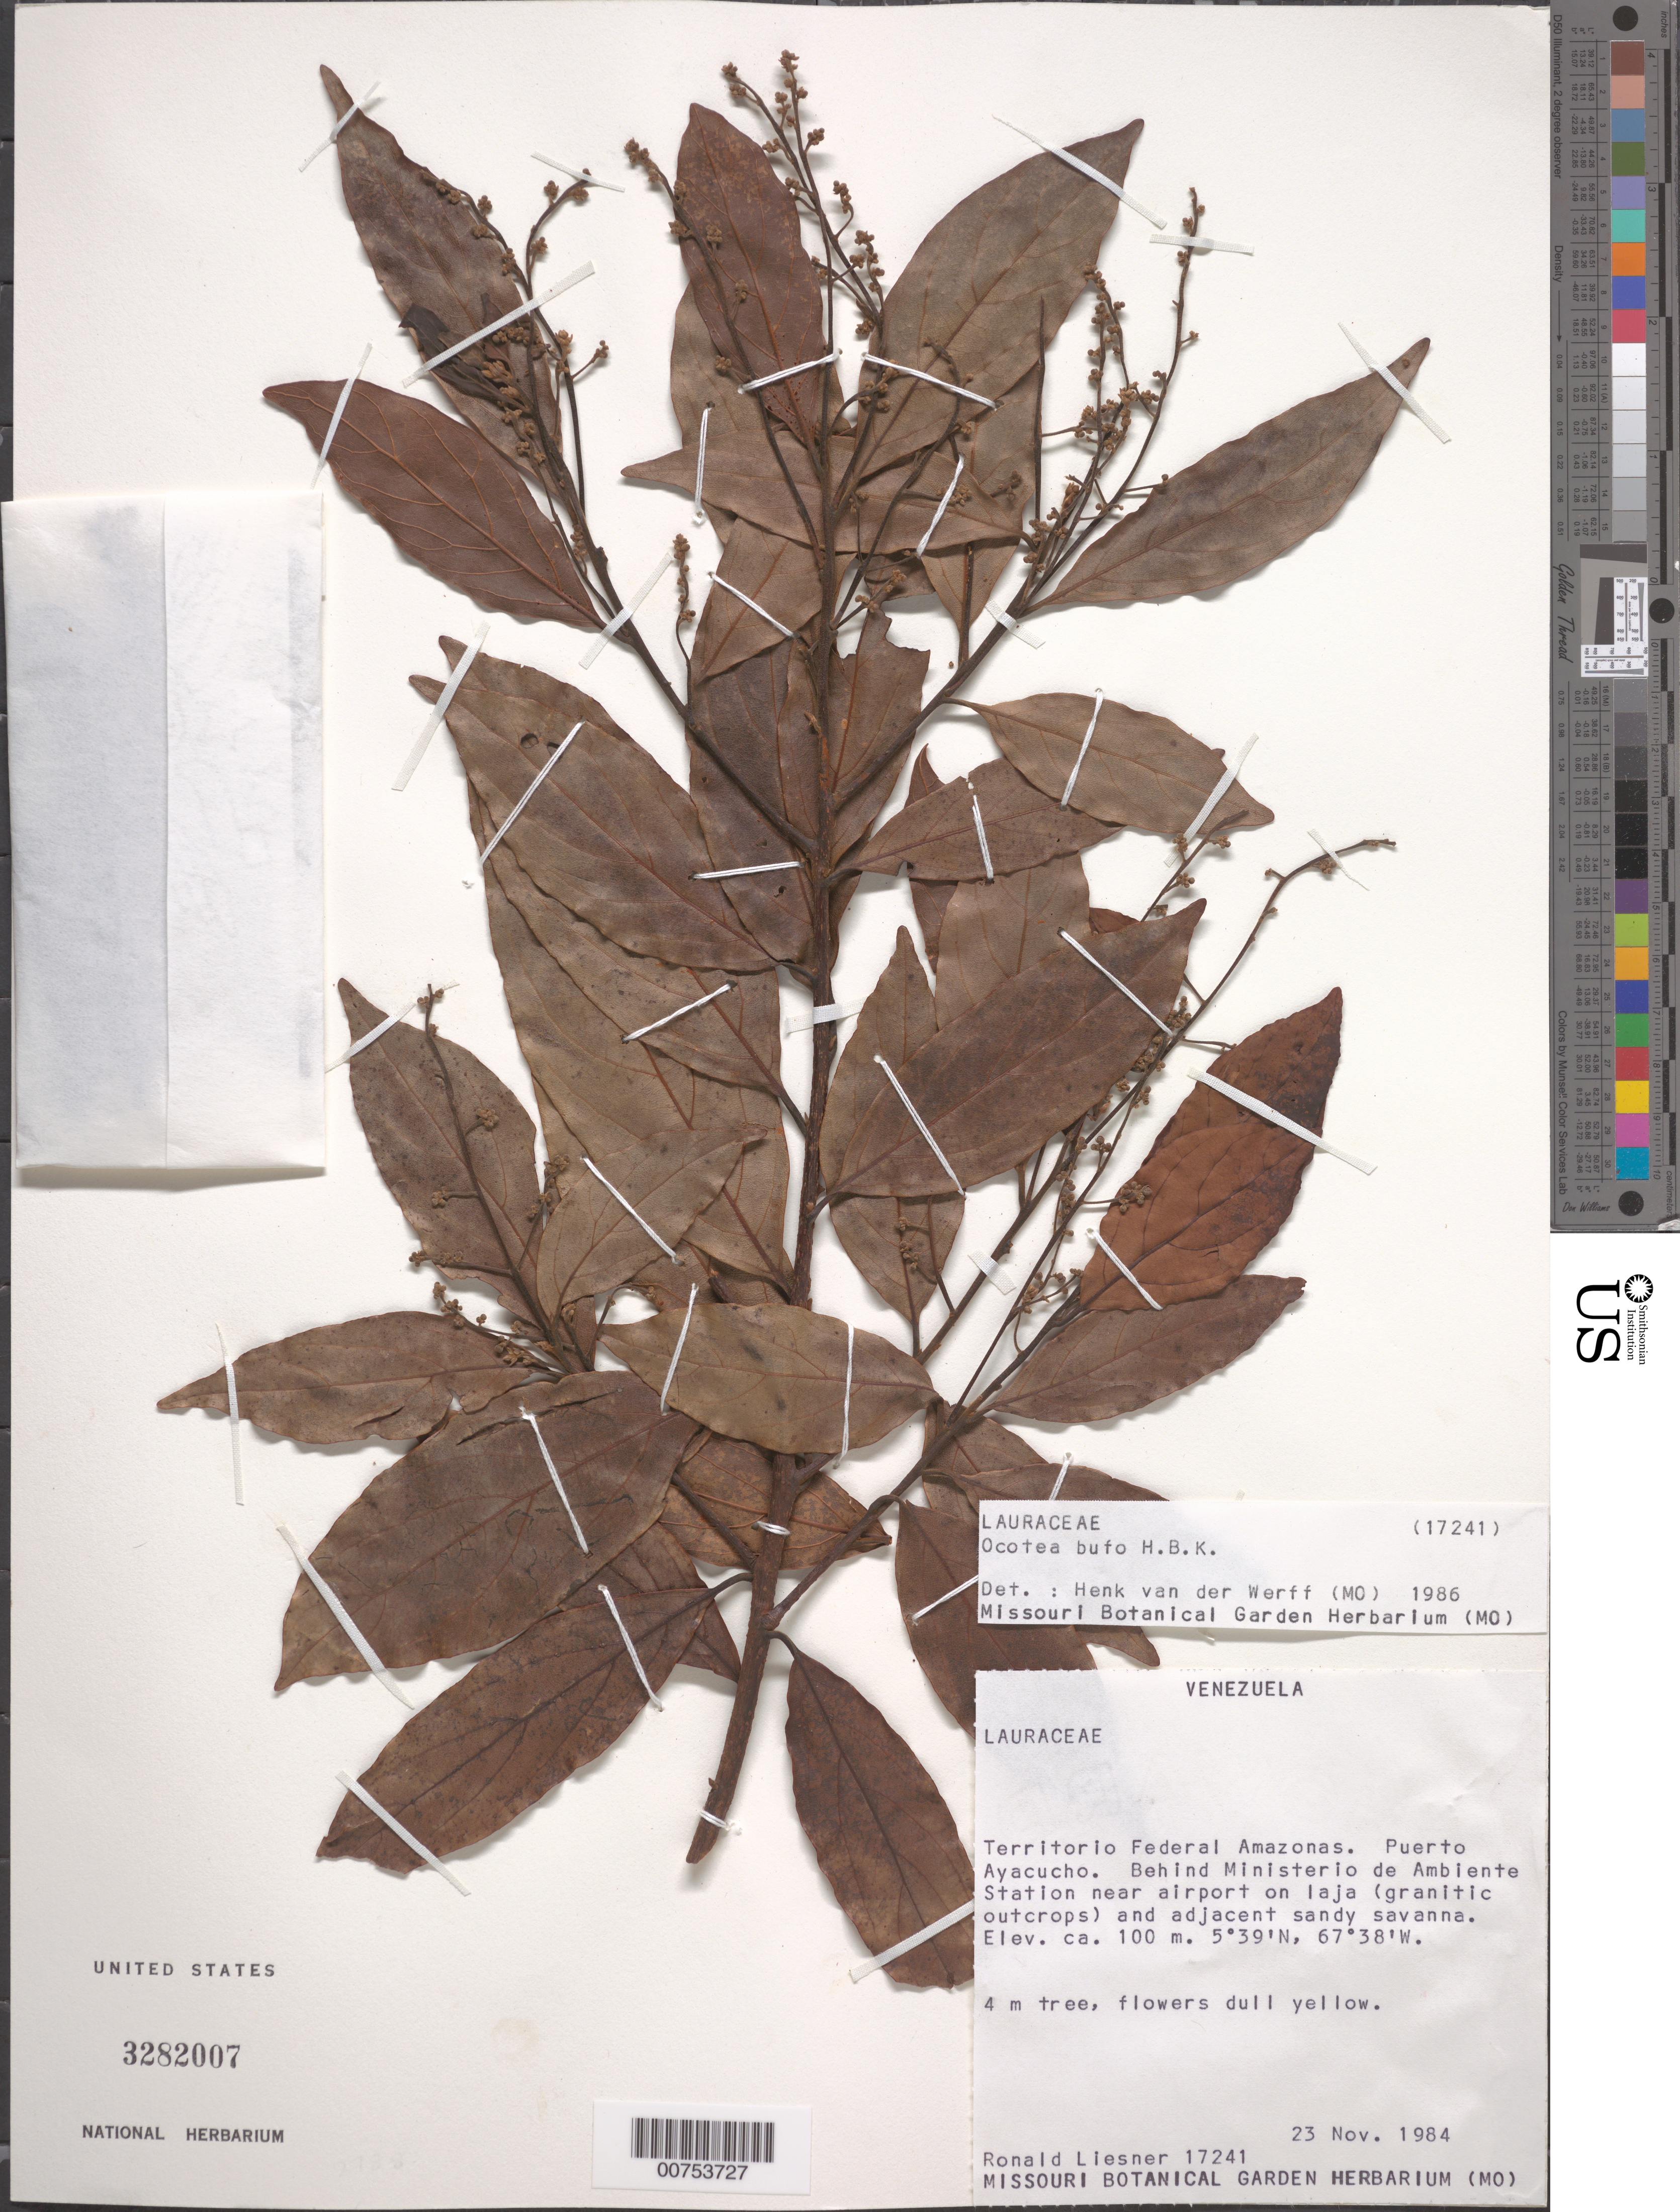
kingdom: Plantae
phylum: Tracheophyta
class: Magnoliopsida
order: Laurales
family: Lauraceae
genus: Ocotea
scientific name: Ocotea bofo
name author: Kunth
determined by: van der Werff, H., (MO), Missouri Botanical Garden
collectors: R. L. Liesner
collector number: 17241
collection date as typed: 23-Nov-84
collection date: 1984-11-23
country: Venezuela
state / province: Amazonas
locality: Puerto Ayacucho, behind Ministerío de Ambiente Station near airport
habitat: Laja (granitic outcrops) and adjacent sandy savanna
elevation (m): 100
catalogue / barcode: US 3282007